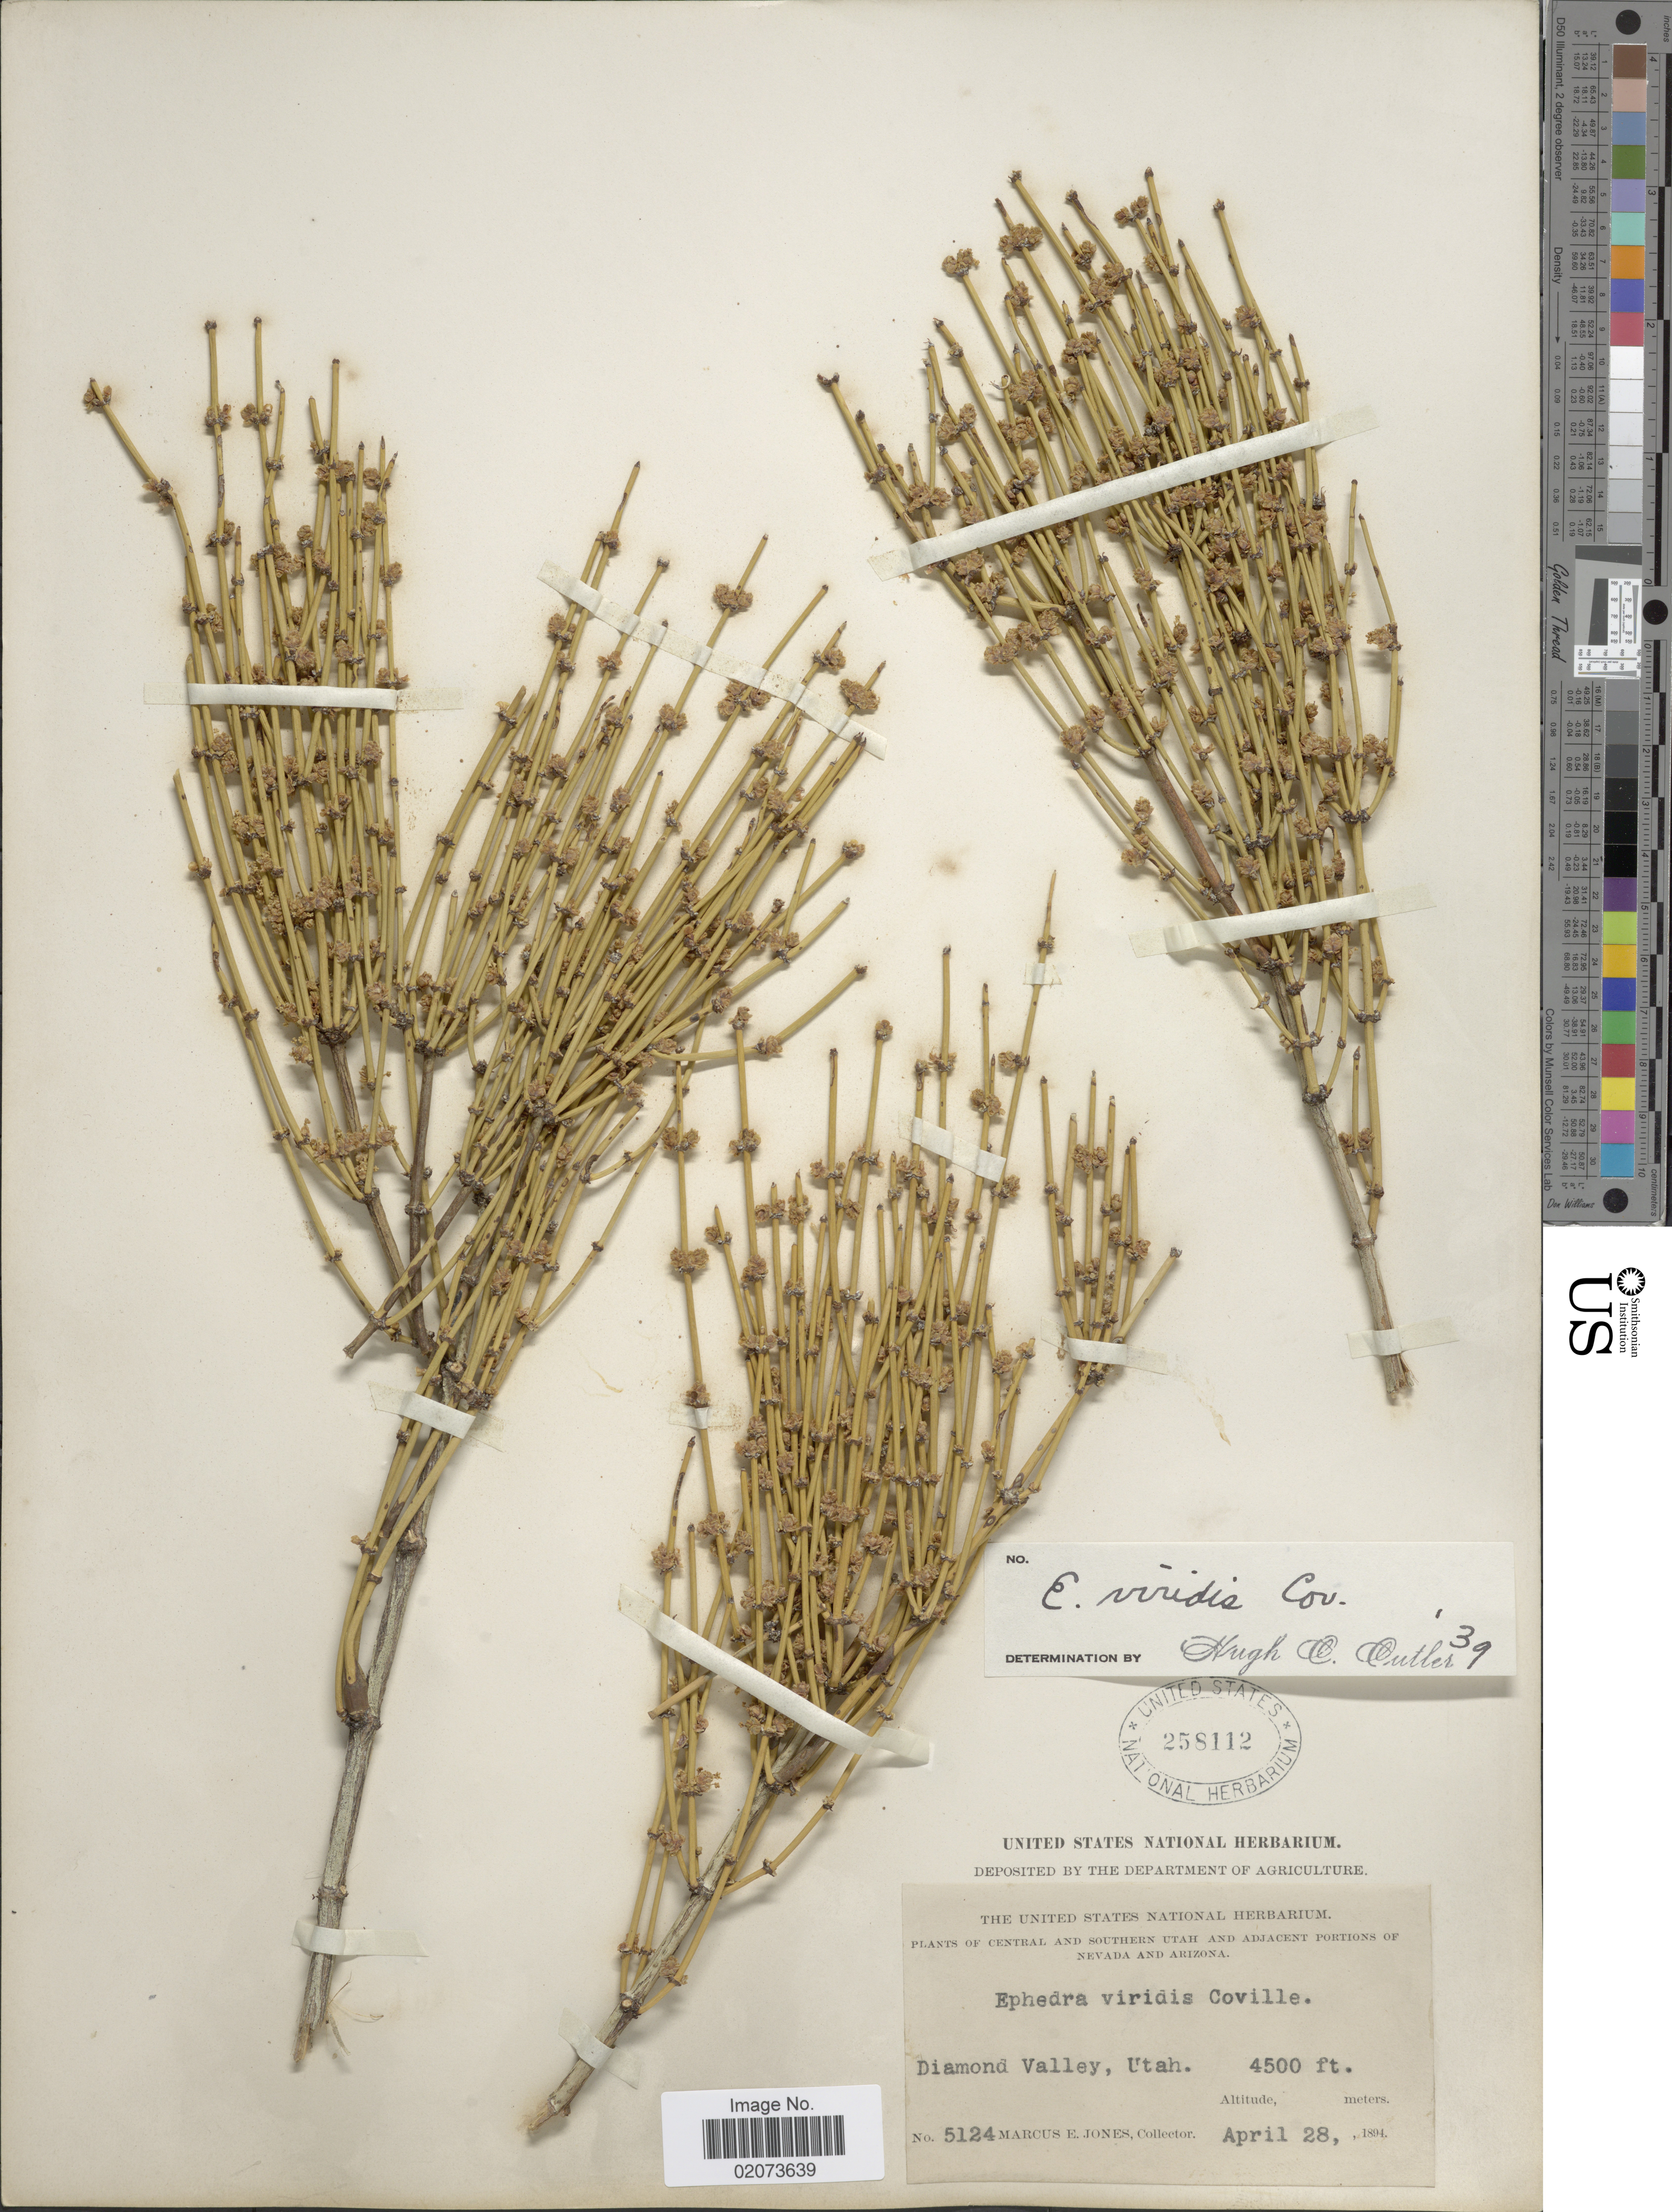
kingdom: Plantae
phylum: Tracheophyta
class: Gnetopsida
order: Ephedrales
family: Ephedraceae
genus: Ephedra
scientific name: Ephedra viridis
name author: Coville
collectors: M. E. Jones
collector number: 5124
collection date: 1894-04-28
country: United States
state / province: Utah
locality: Diamond Valley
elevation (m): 1372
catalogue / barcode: US 258112